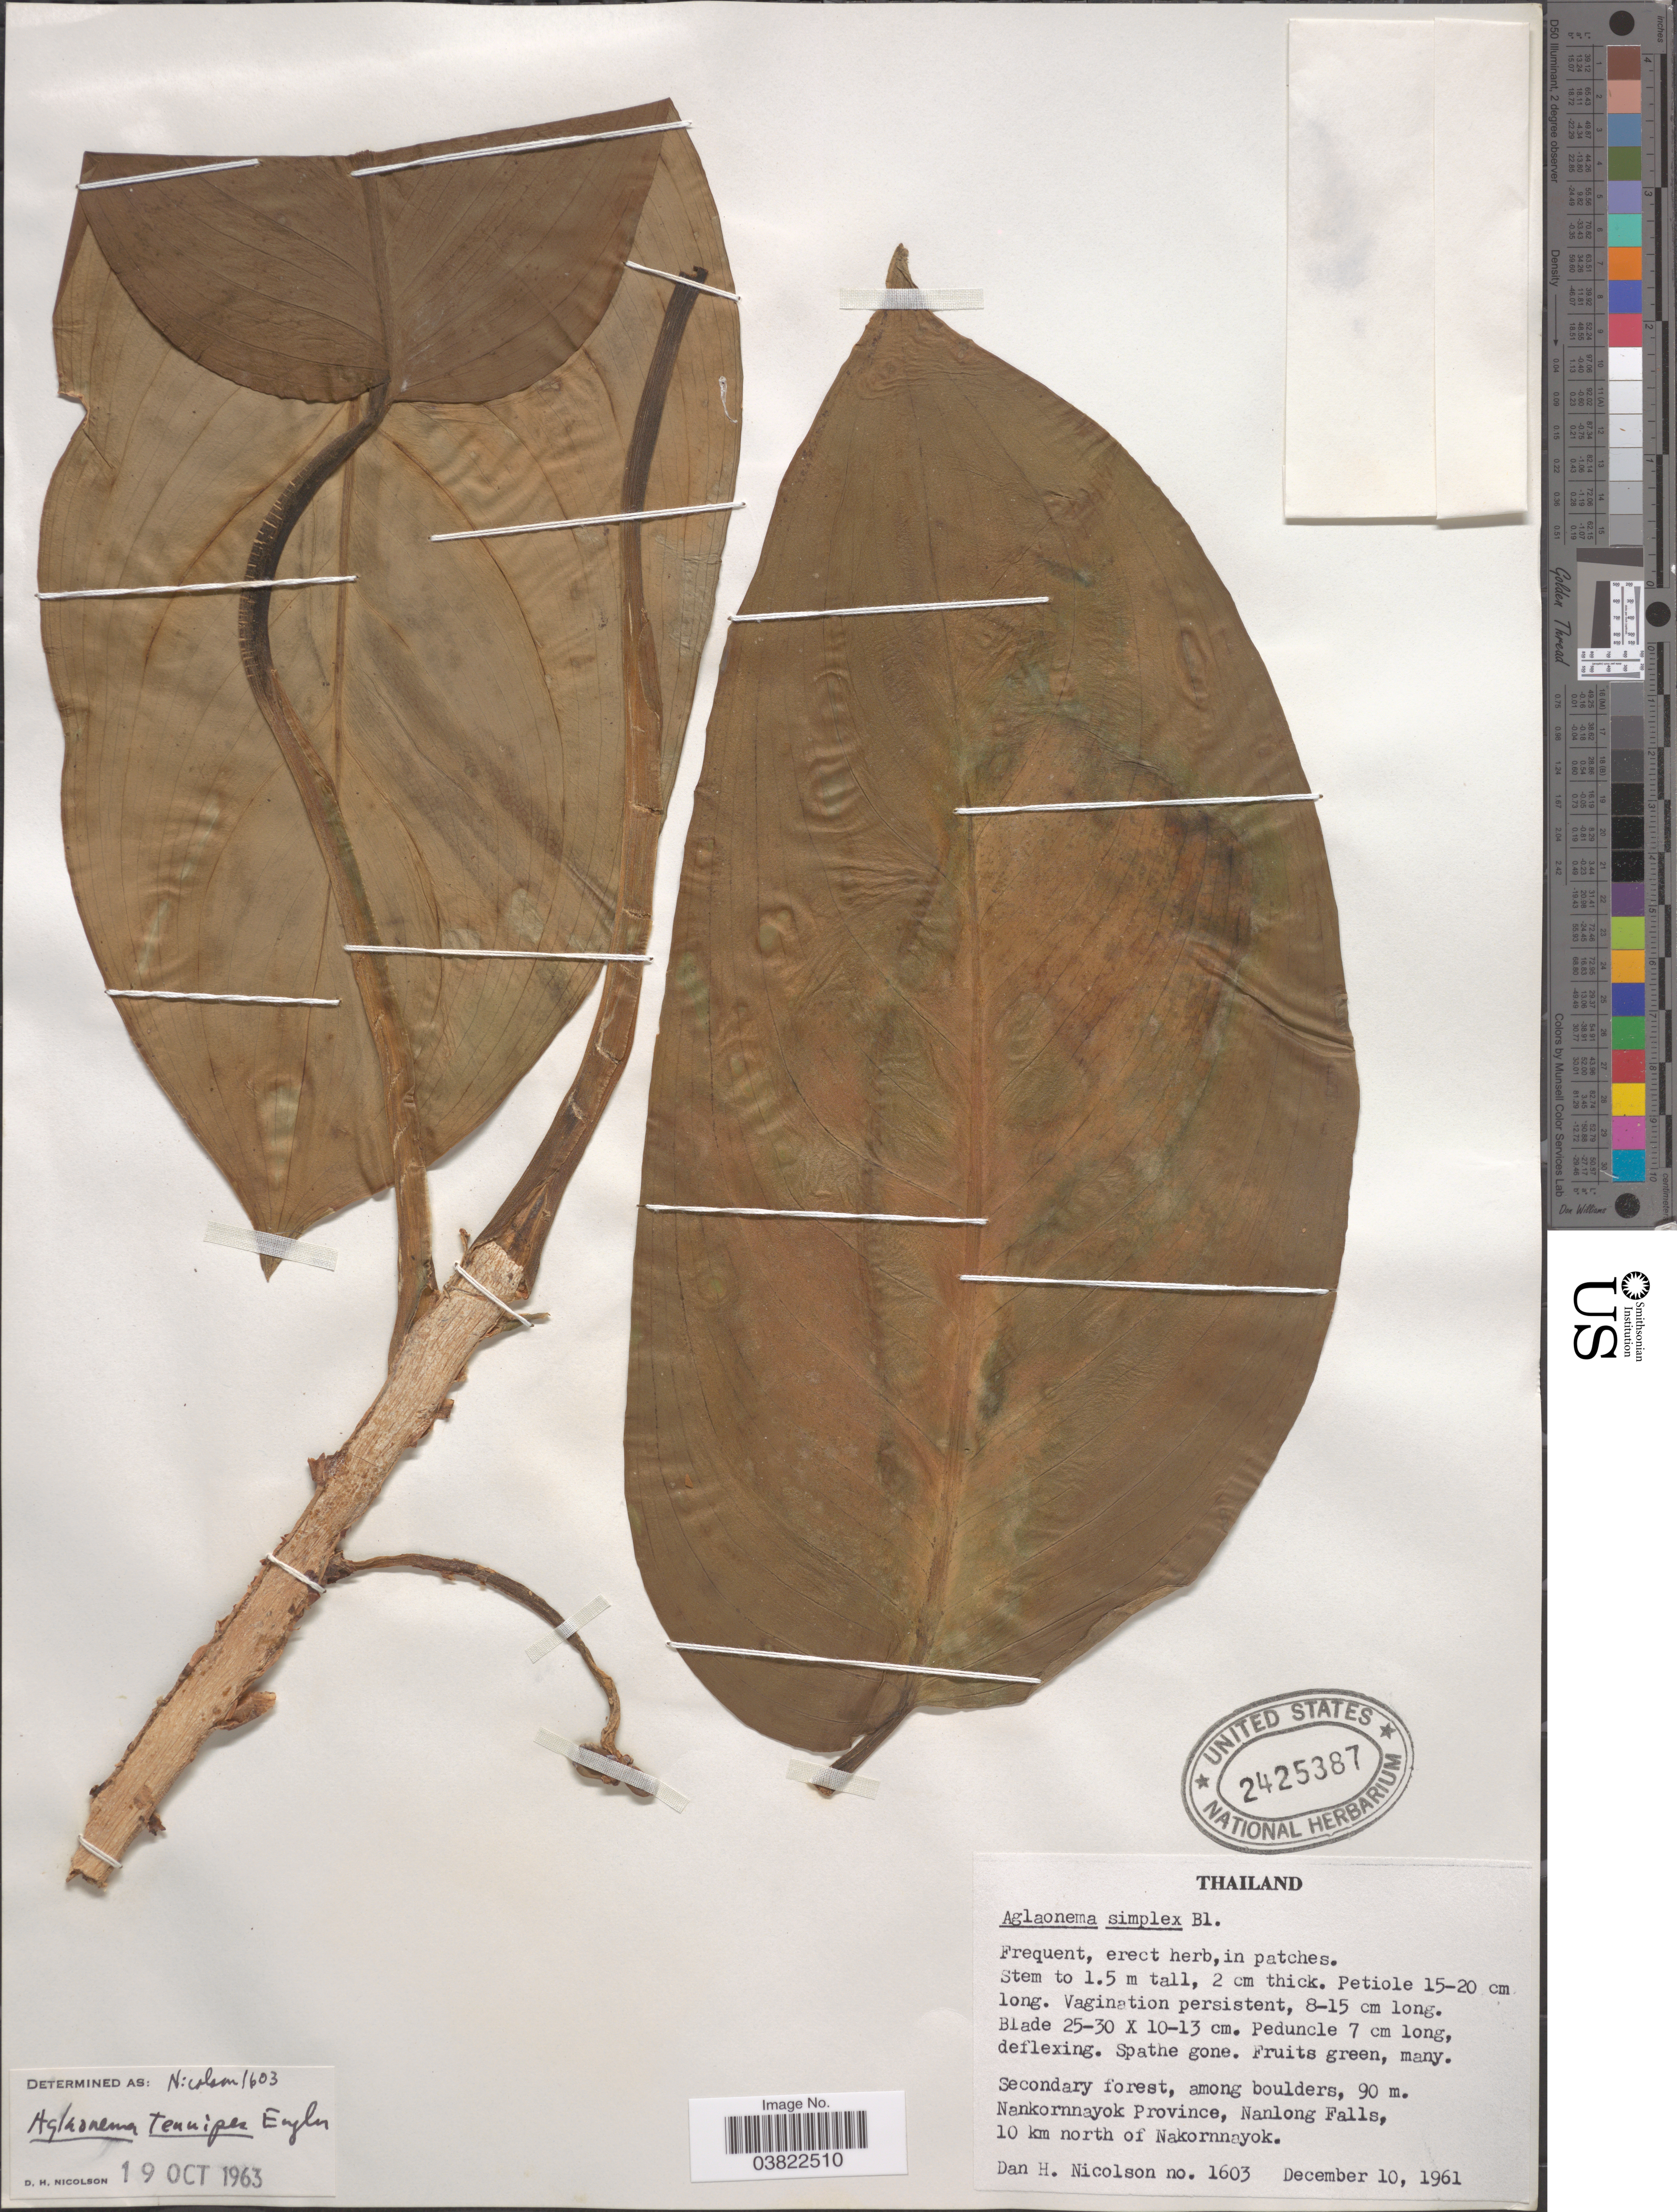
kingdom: Plantae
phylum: Tracheophyta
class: Liliopsida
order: Alismatales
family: Araceae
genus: Aglaonema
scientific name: Aglaonema tenuipes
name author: Engl.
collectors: D. H. Nicolson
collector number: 1603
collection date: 1961-12-10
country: Thailand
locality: Nankornnayok Province, Nanlong Falls, 10 km north of Nakornnayok.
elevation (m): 90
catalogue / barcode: US 2425387